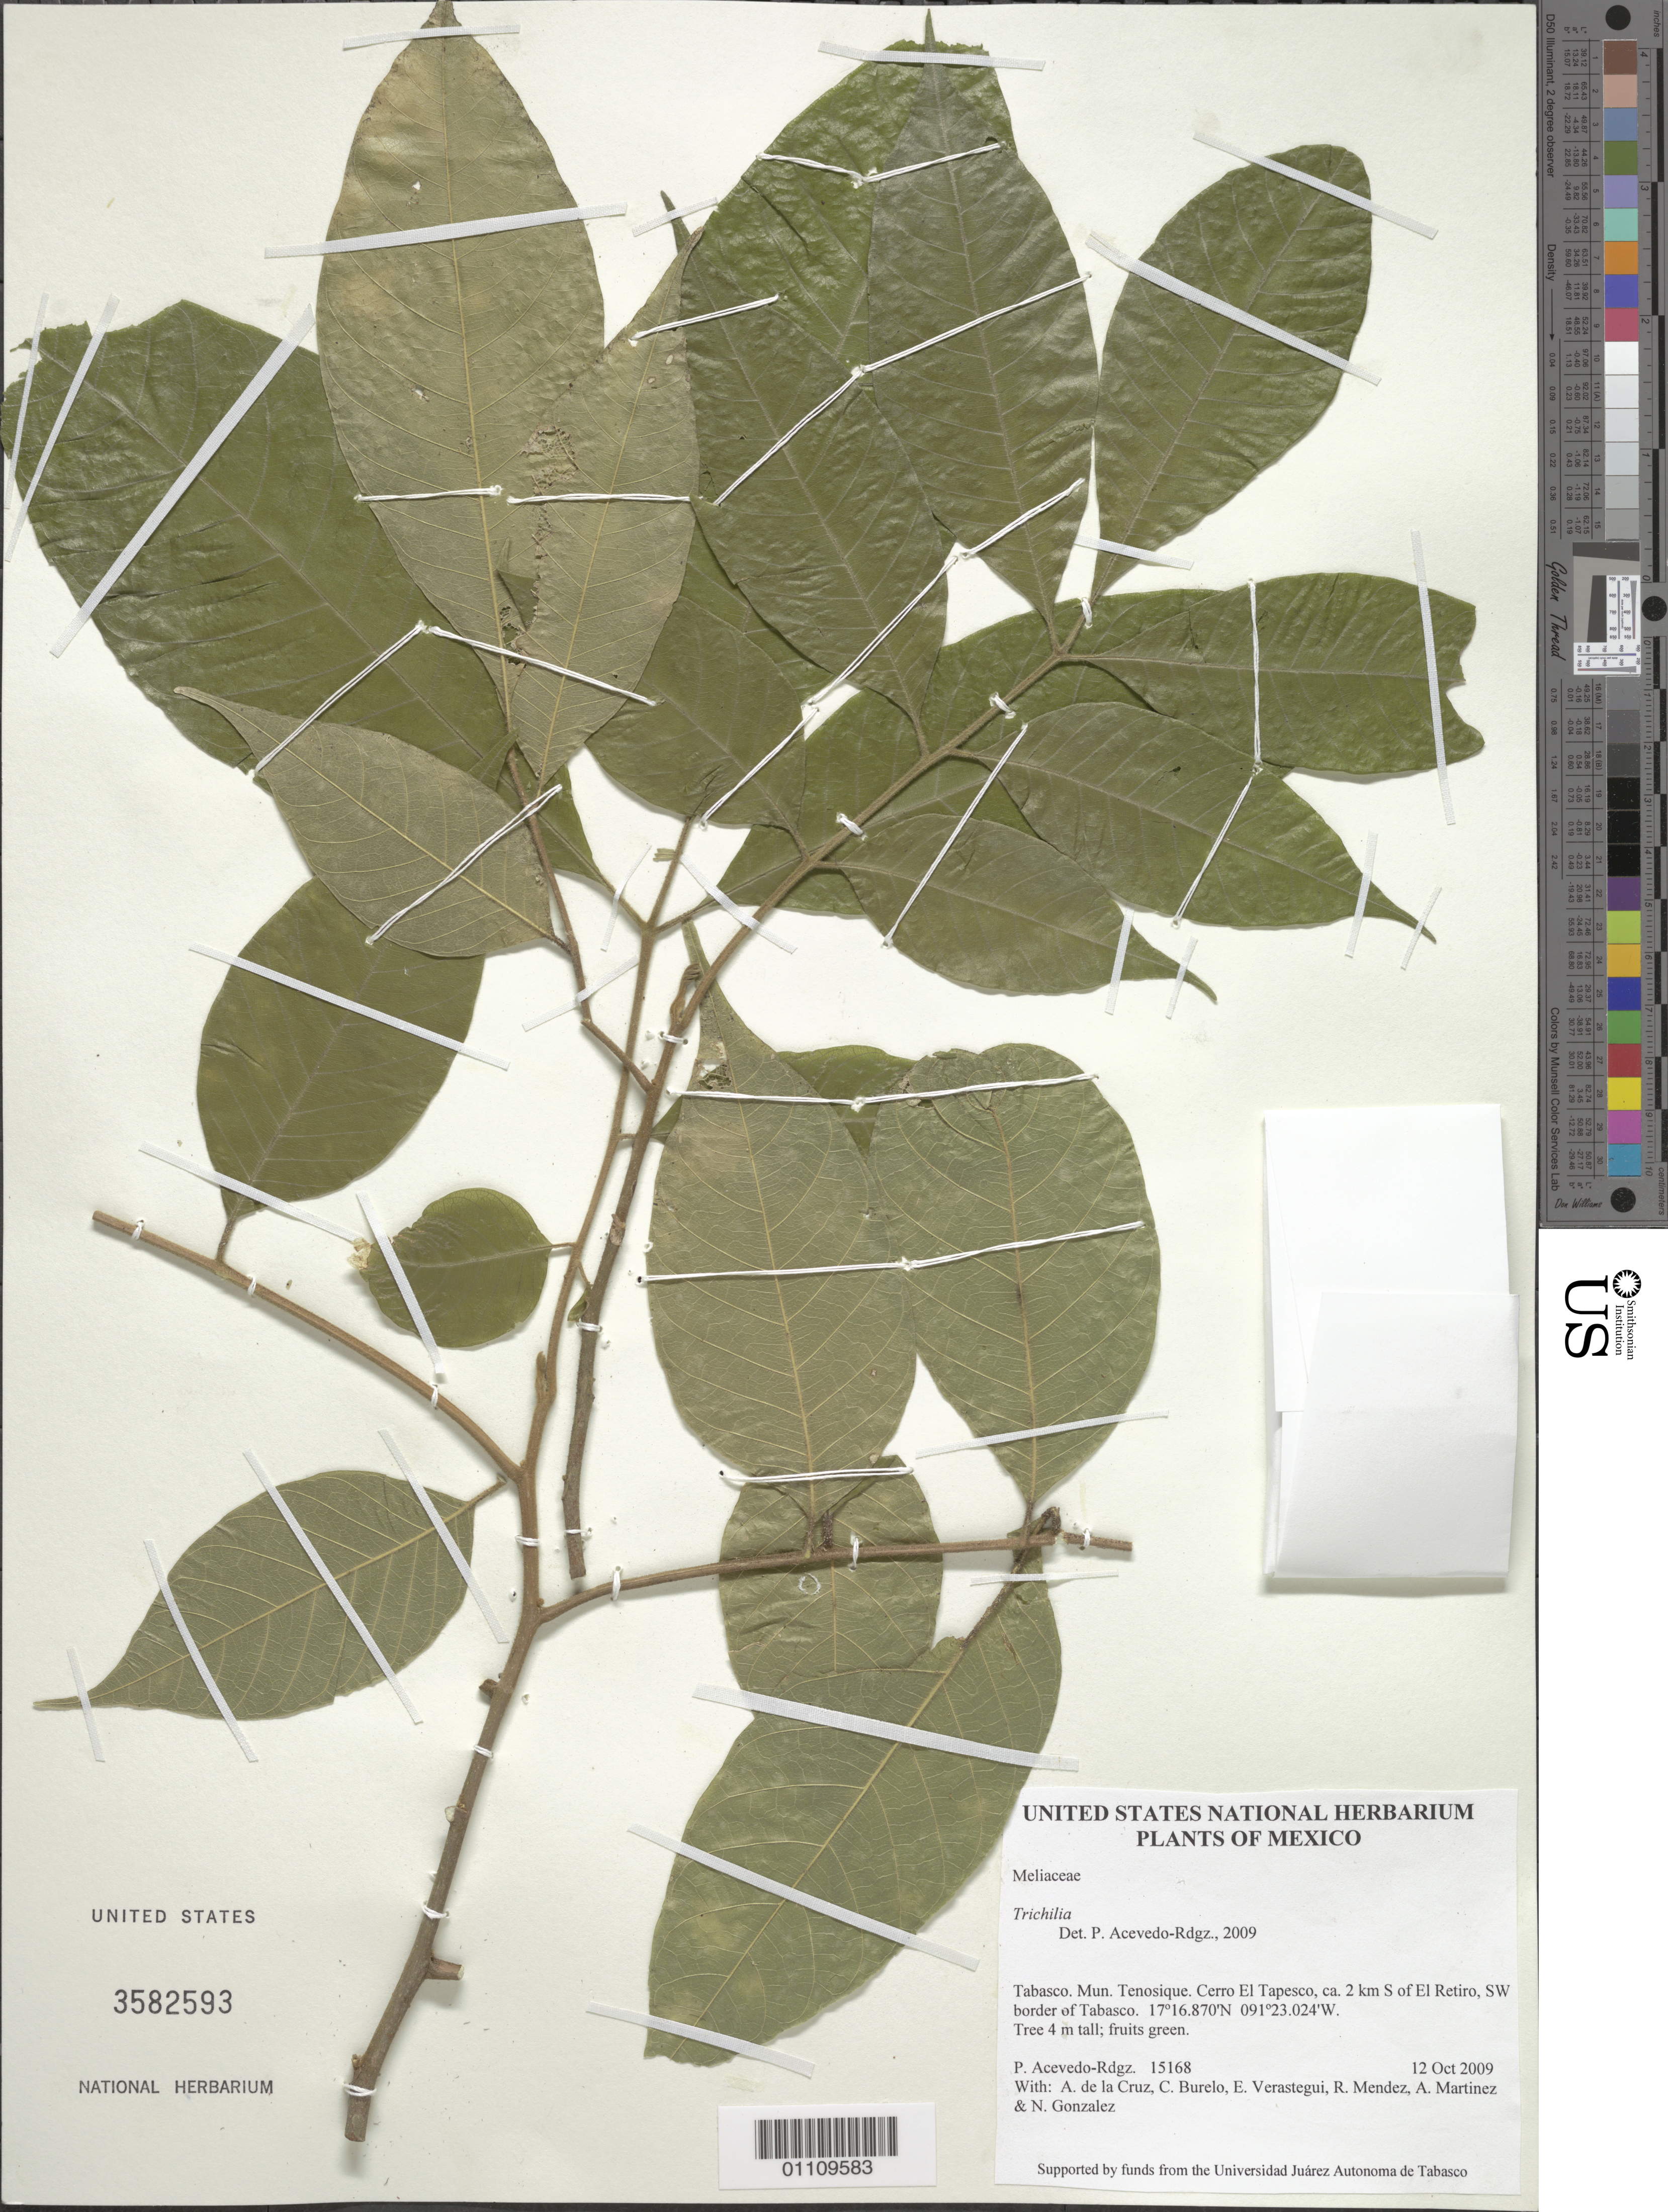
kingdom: Plantae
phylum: Tracheophyta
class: Magnoliopsida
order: Sapindales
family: Meliaceae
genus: Trichilia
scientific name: Trichilia sp.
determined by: Acevedo-Rodríguez, P., (BOT), Smithsonian Institution - National Museum of Natural History (UNITED STATES)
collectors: P. Acevedo-Rodr., A. de la Cruz, C. Burelo, E. Verastegui, R. Mendez & A. Martinez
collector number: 15168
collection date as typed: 12 Oct 2009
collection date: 2009-10-12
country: Mexico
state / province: Tabasco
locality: Mun. Tenosique. Cerro El Tapesco, ca. 2 km S of El Retiro, SW border of Tabasco.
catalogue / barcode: US 3582593